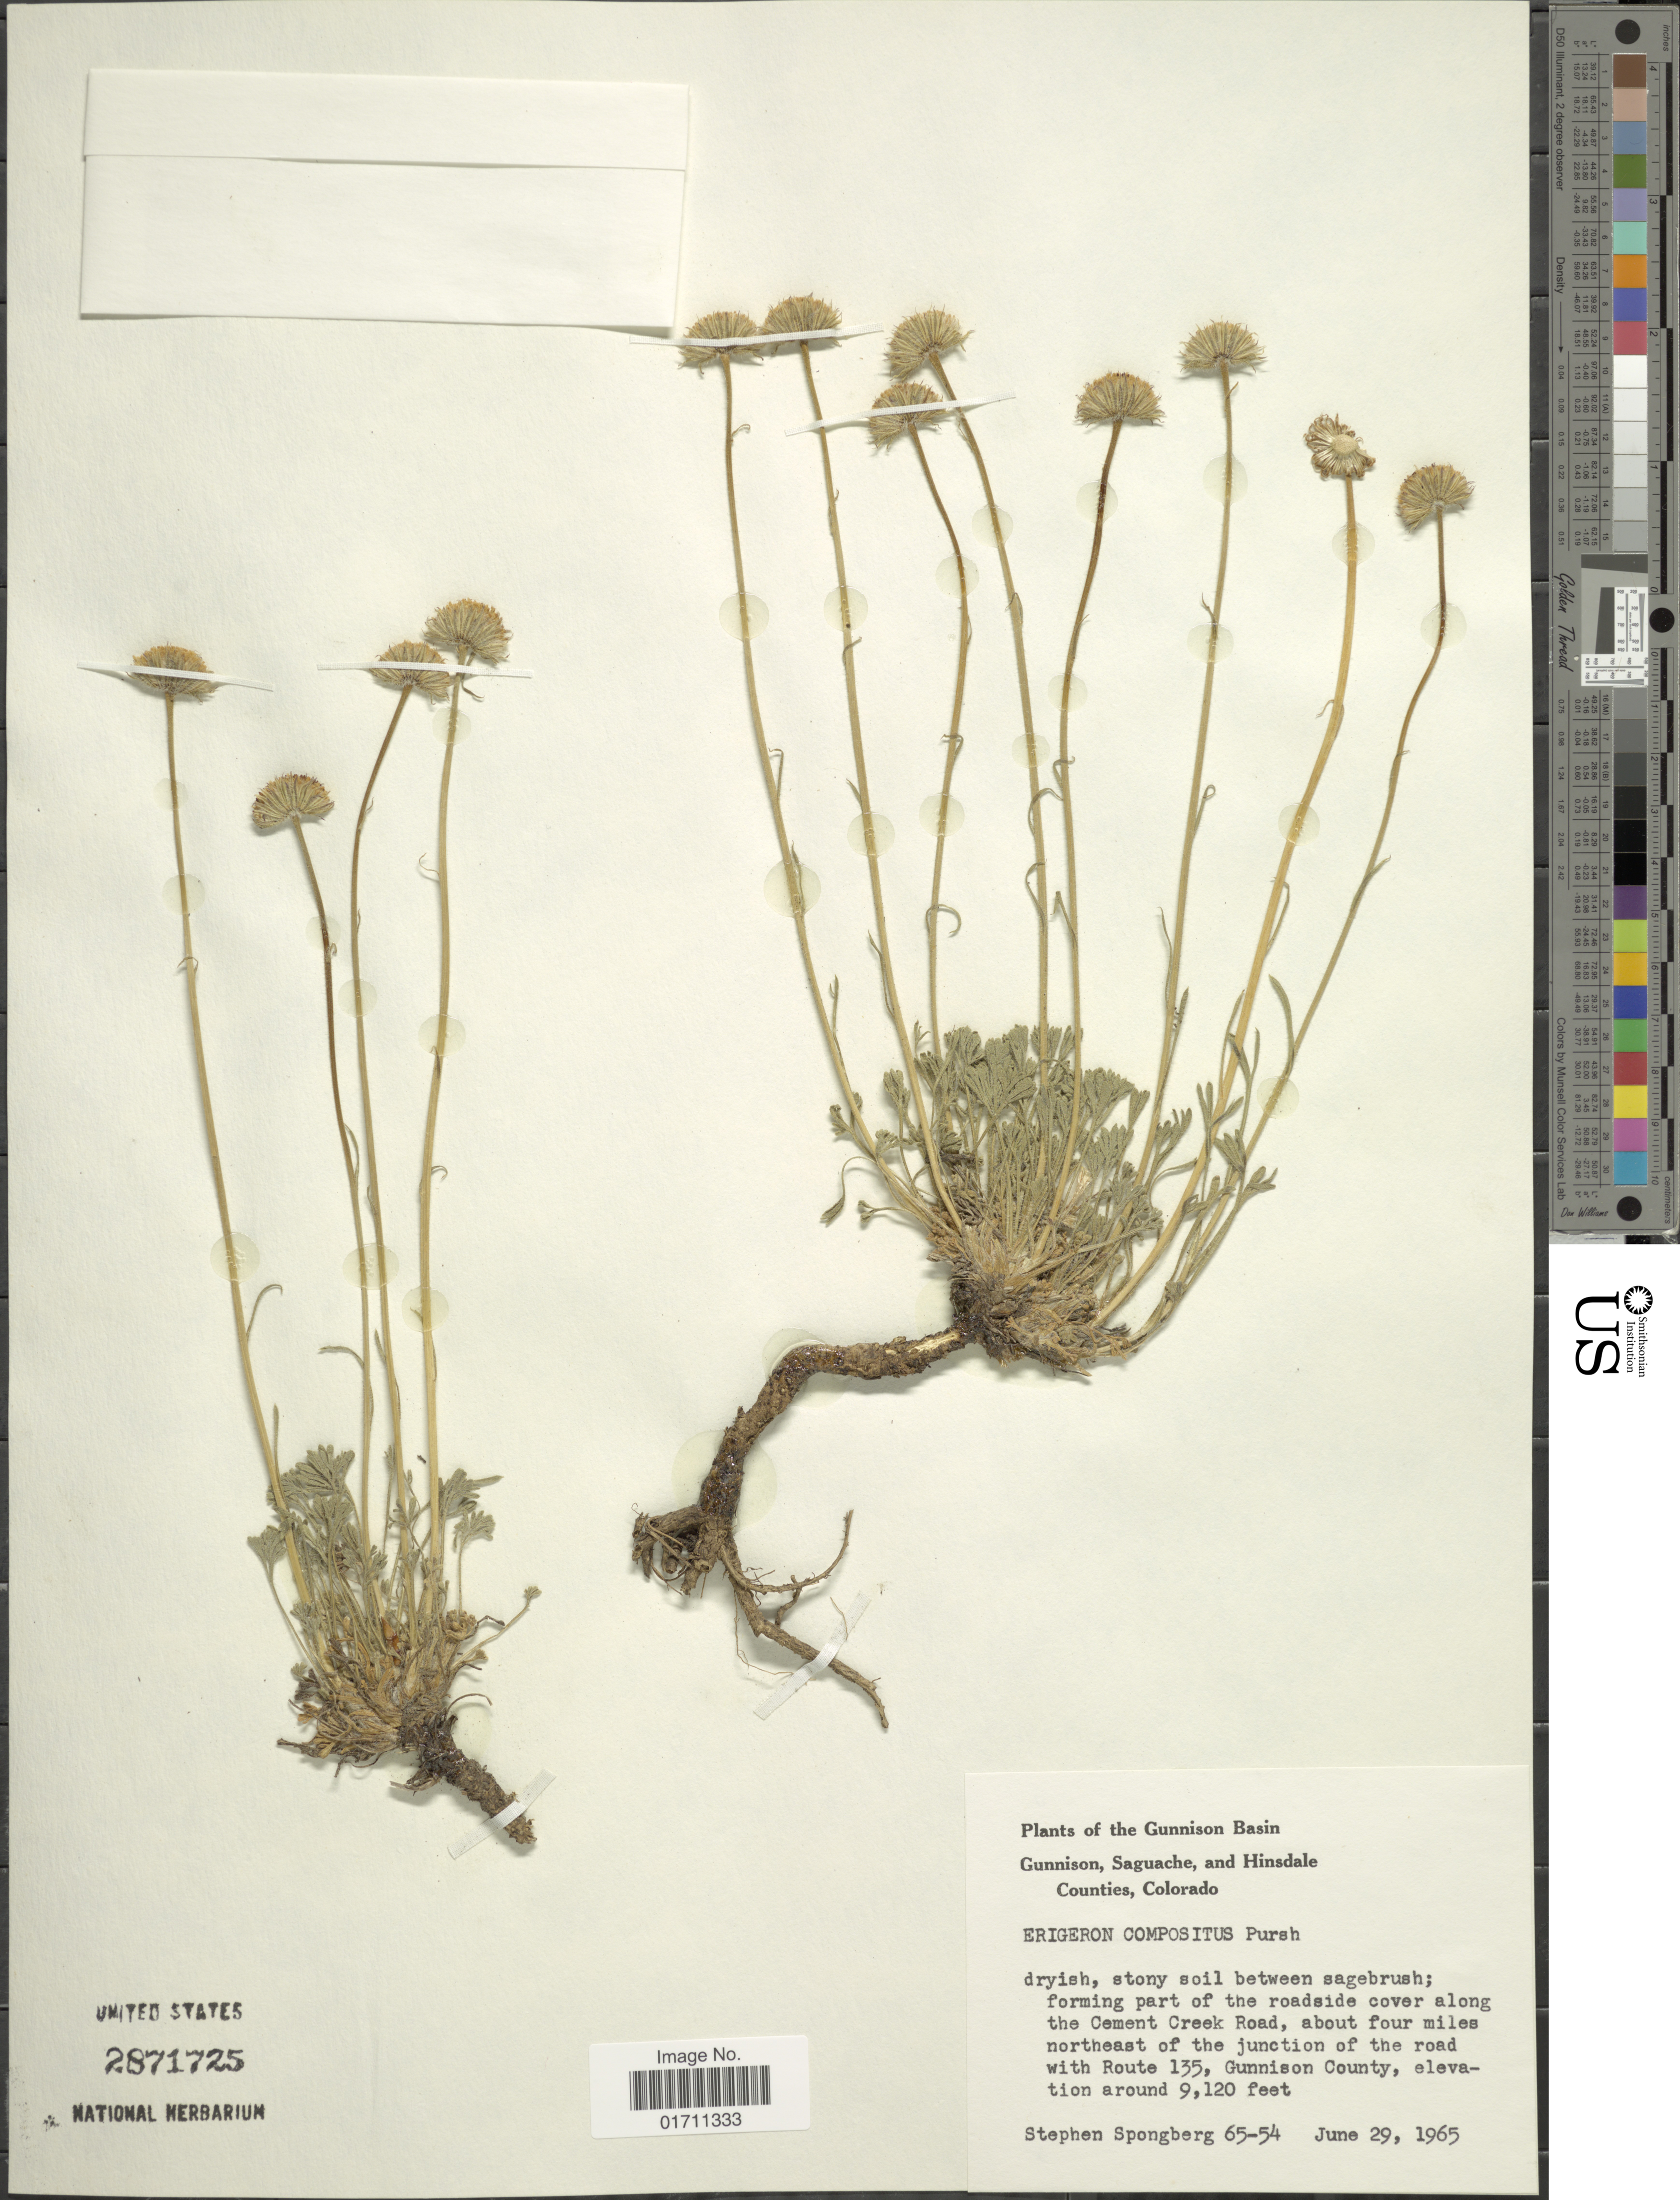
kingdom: Plantae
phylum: Tracheophyta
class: Magnoliopsida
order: Asterales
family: Asteraceae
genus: Erigeron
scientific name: Erigeron compositus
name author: Pursh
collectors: S. A.Spongberg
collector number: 65-54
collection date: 1965-06-29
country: United States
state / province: Colorado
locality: The Gunnison Basin Gunnison, Saguache, and Hinsdale Counties, dryish, stony soil between sagebrus; froming parth of the roadside cover along the Cement Creek Road, about four miles northeast of the junction of the road with Route 135, Gunnison County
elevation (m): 2780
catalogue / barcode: US 2871725